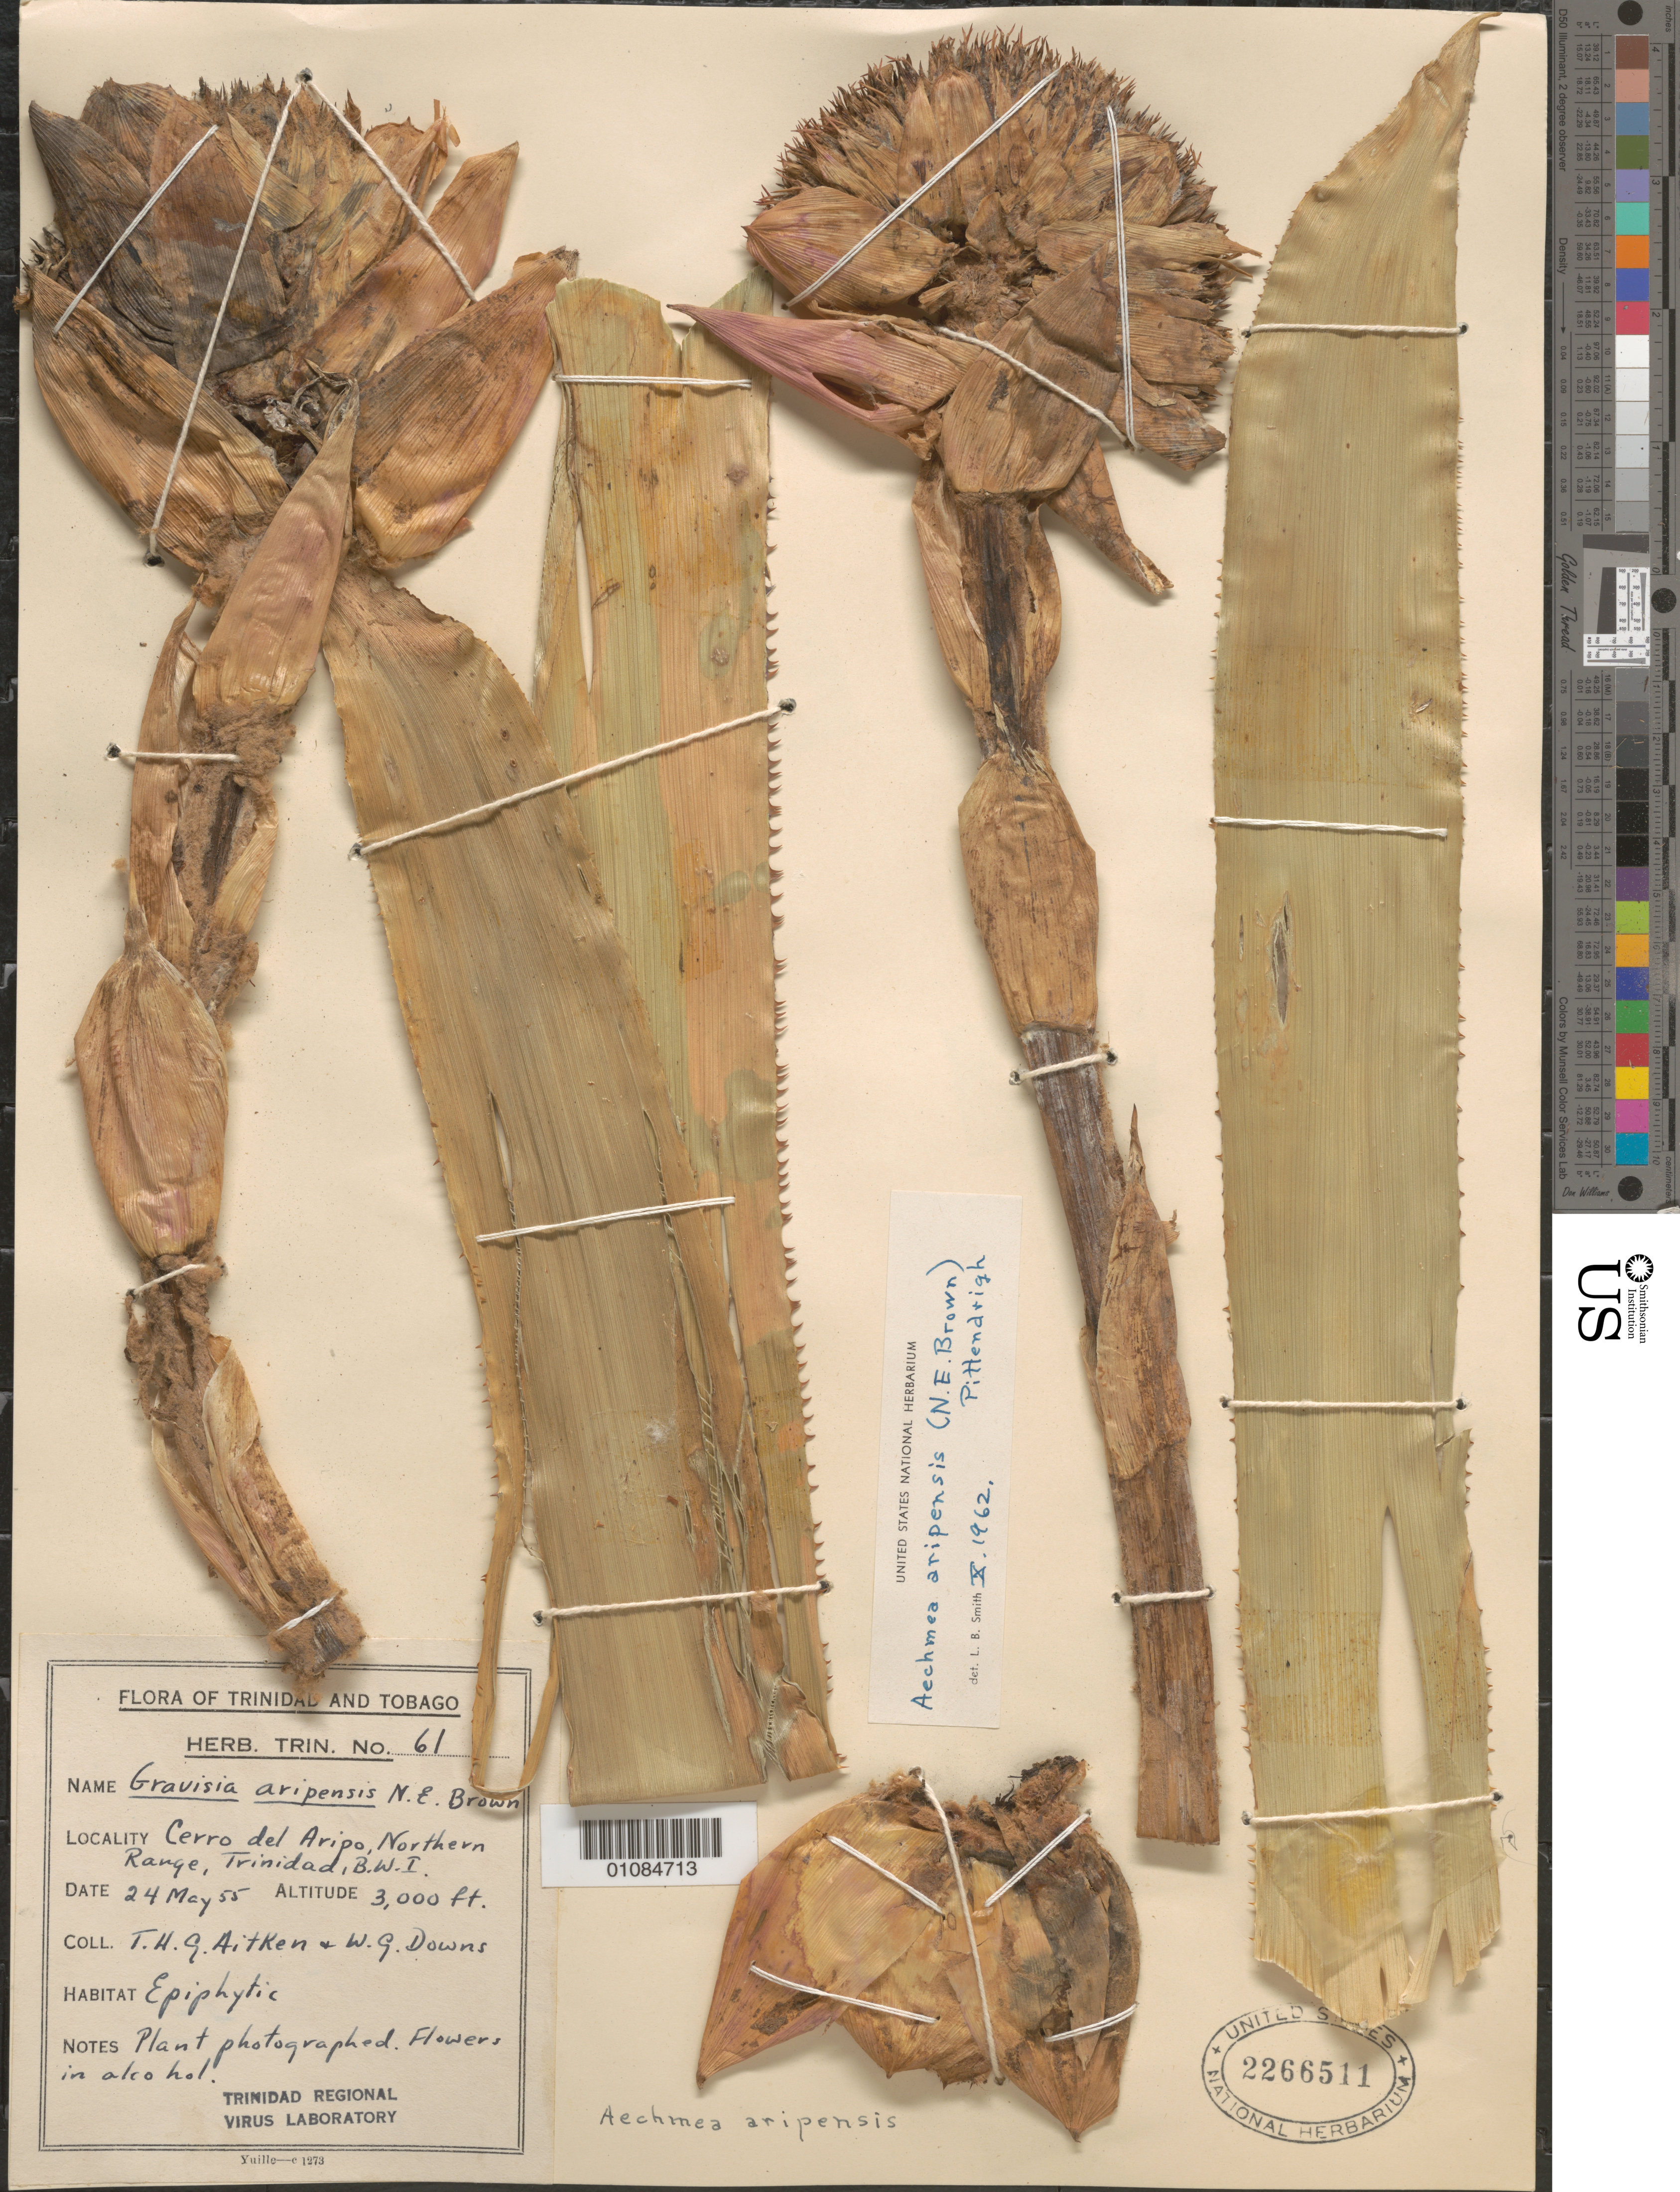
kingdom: Plantae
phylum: Tracheophyta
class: Liliopsida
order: Poales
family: Bromeliaceae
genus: Aechmea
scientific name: Aechmea aripensis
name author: (N.E. Br.) Pittendr.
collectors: T. Aitken & W. G. Downs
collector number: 61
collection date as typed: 24 May 1955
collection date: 1955-05-24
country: Trinidad and Tobago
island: Trinidad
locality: Cerro del Aripo, Northern Range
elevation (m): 914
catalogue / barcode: US 2266511